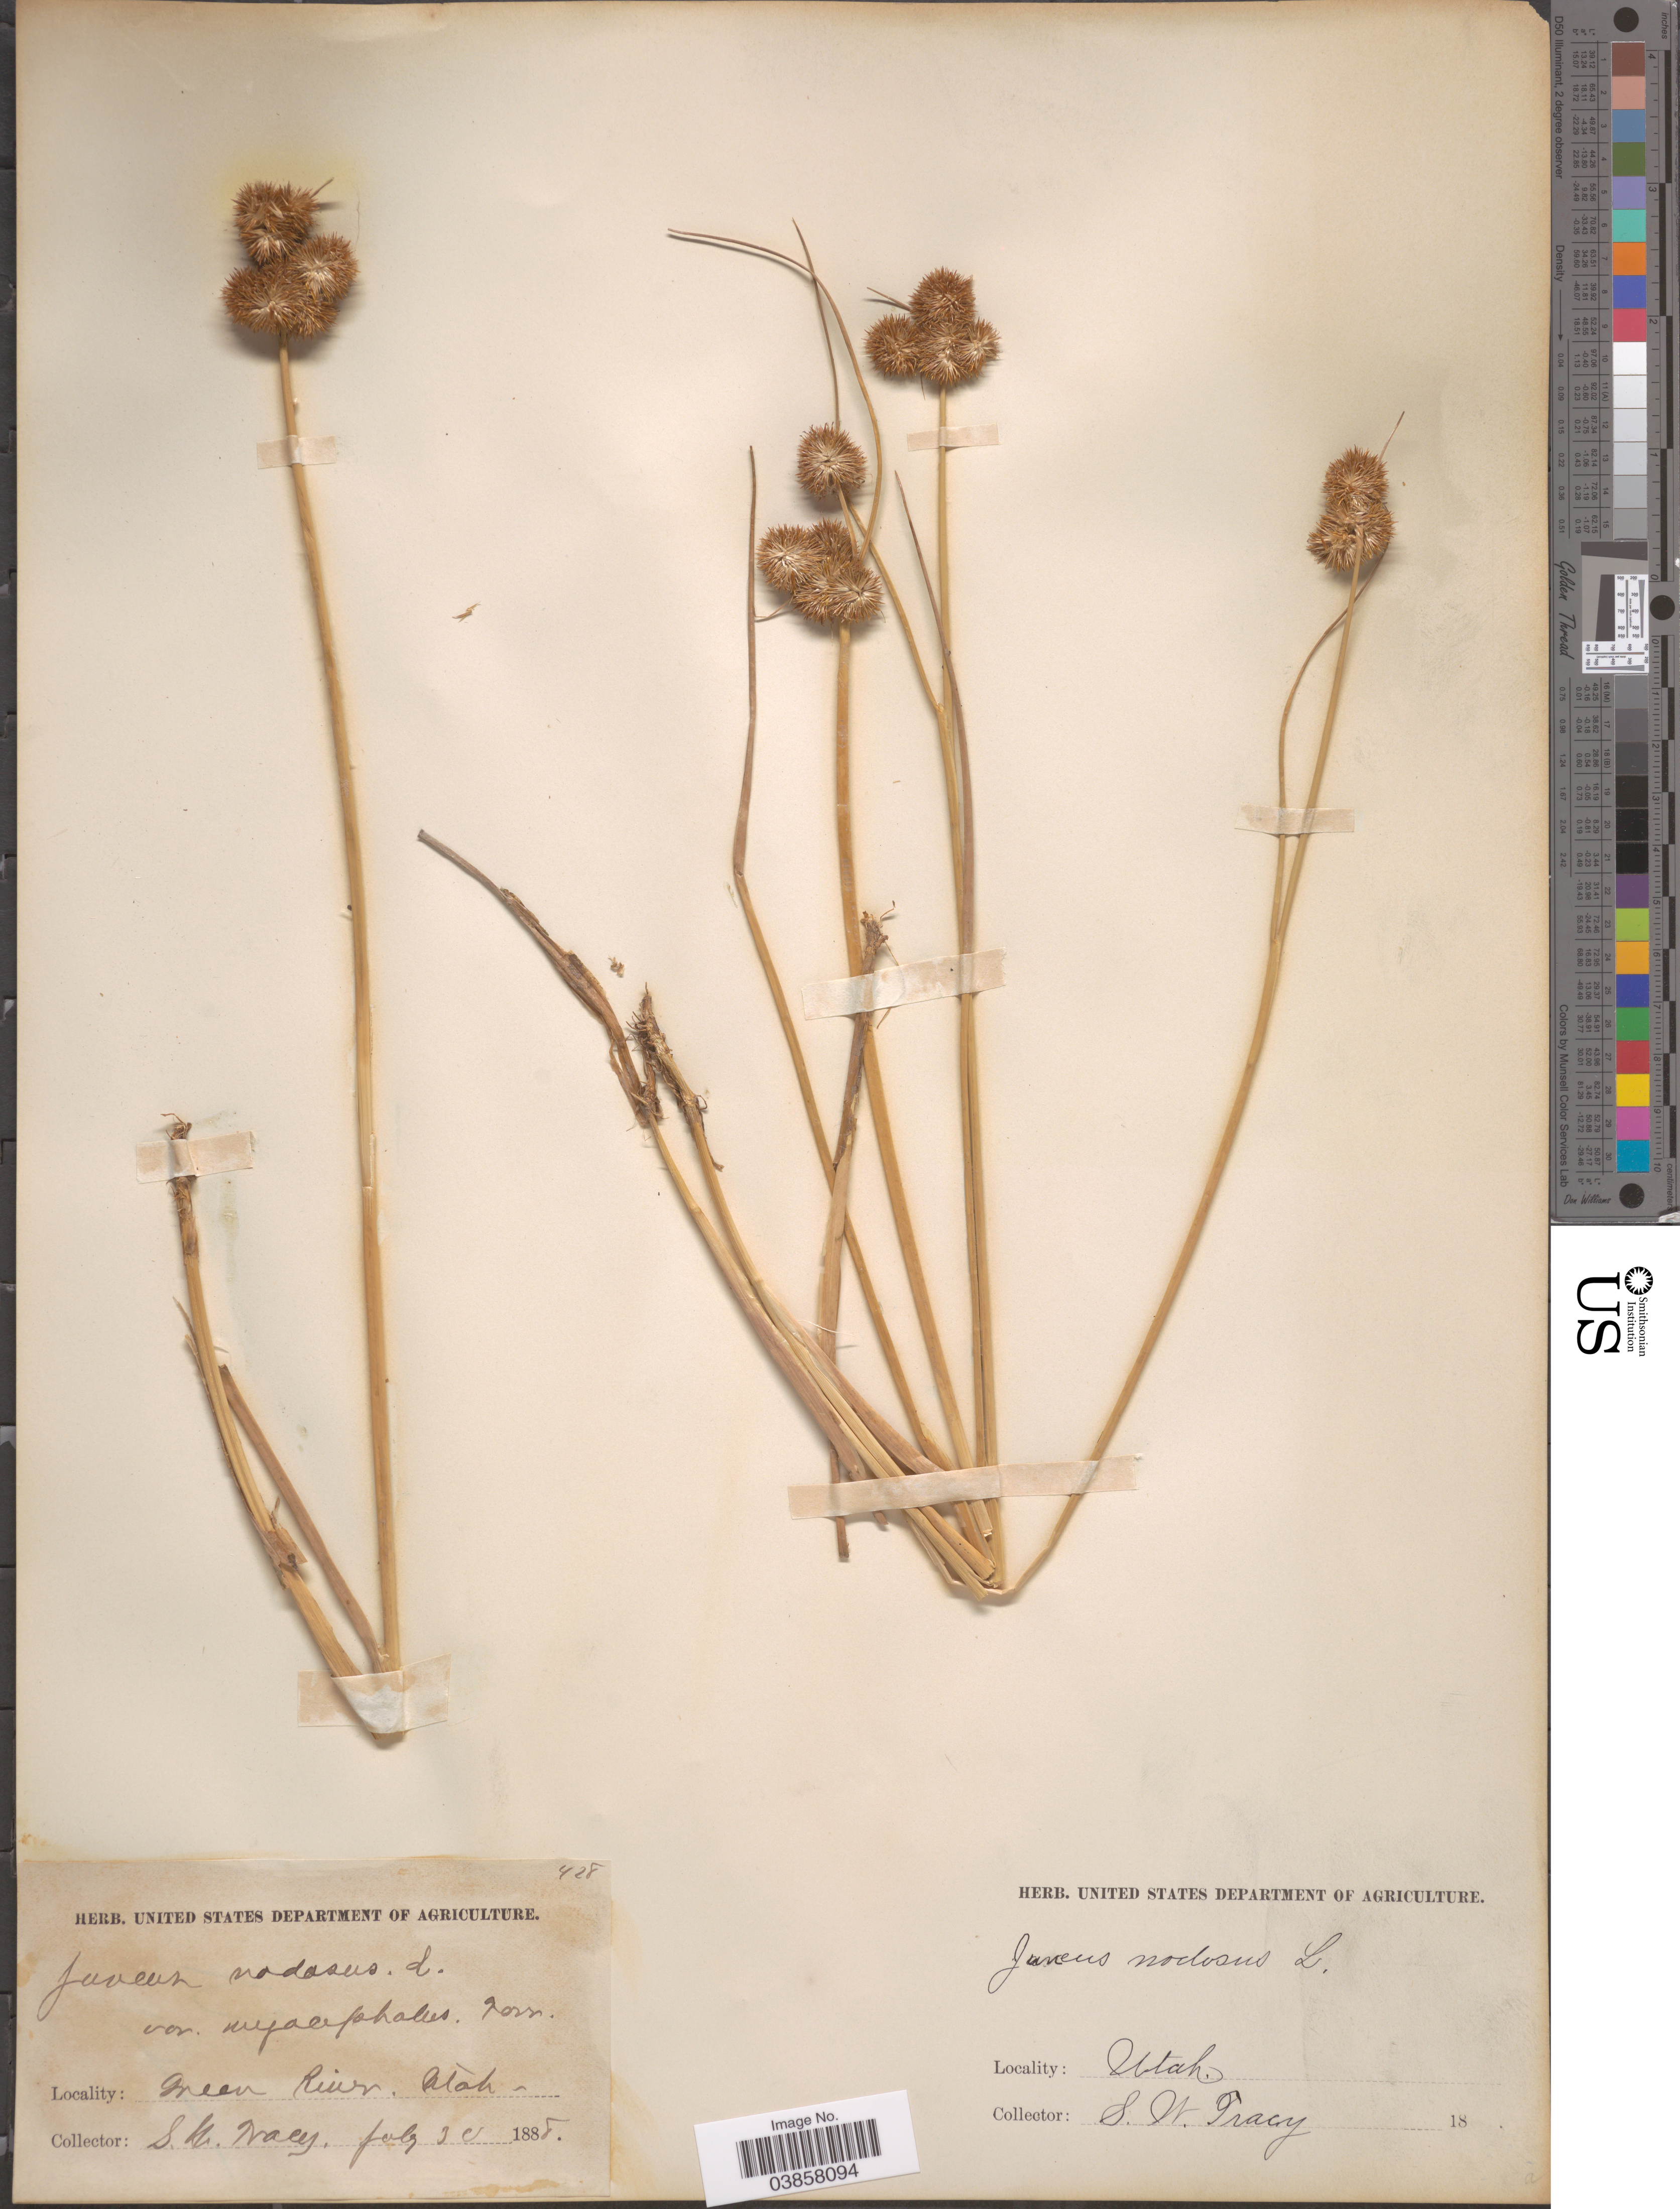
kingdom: Plantae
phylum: Tracheophyta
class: Liliopsida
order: Poales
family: Juncaceae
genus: Juncus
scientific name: Juncus torreyi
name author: Coville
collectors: S. Stracy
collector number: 428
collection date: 1888-07-30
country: United States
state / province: Utah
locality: Green River.